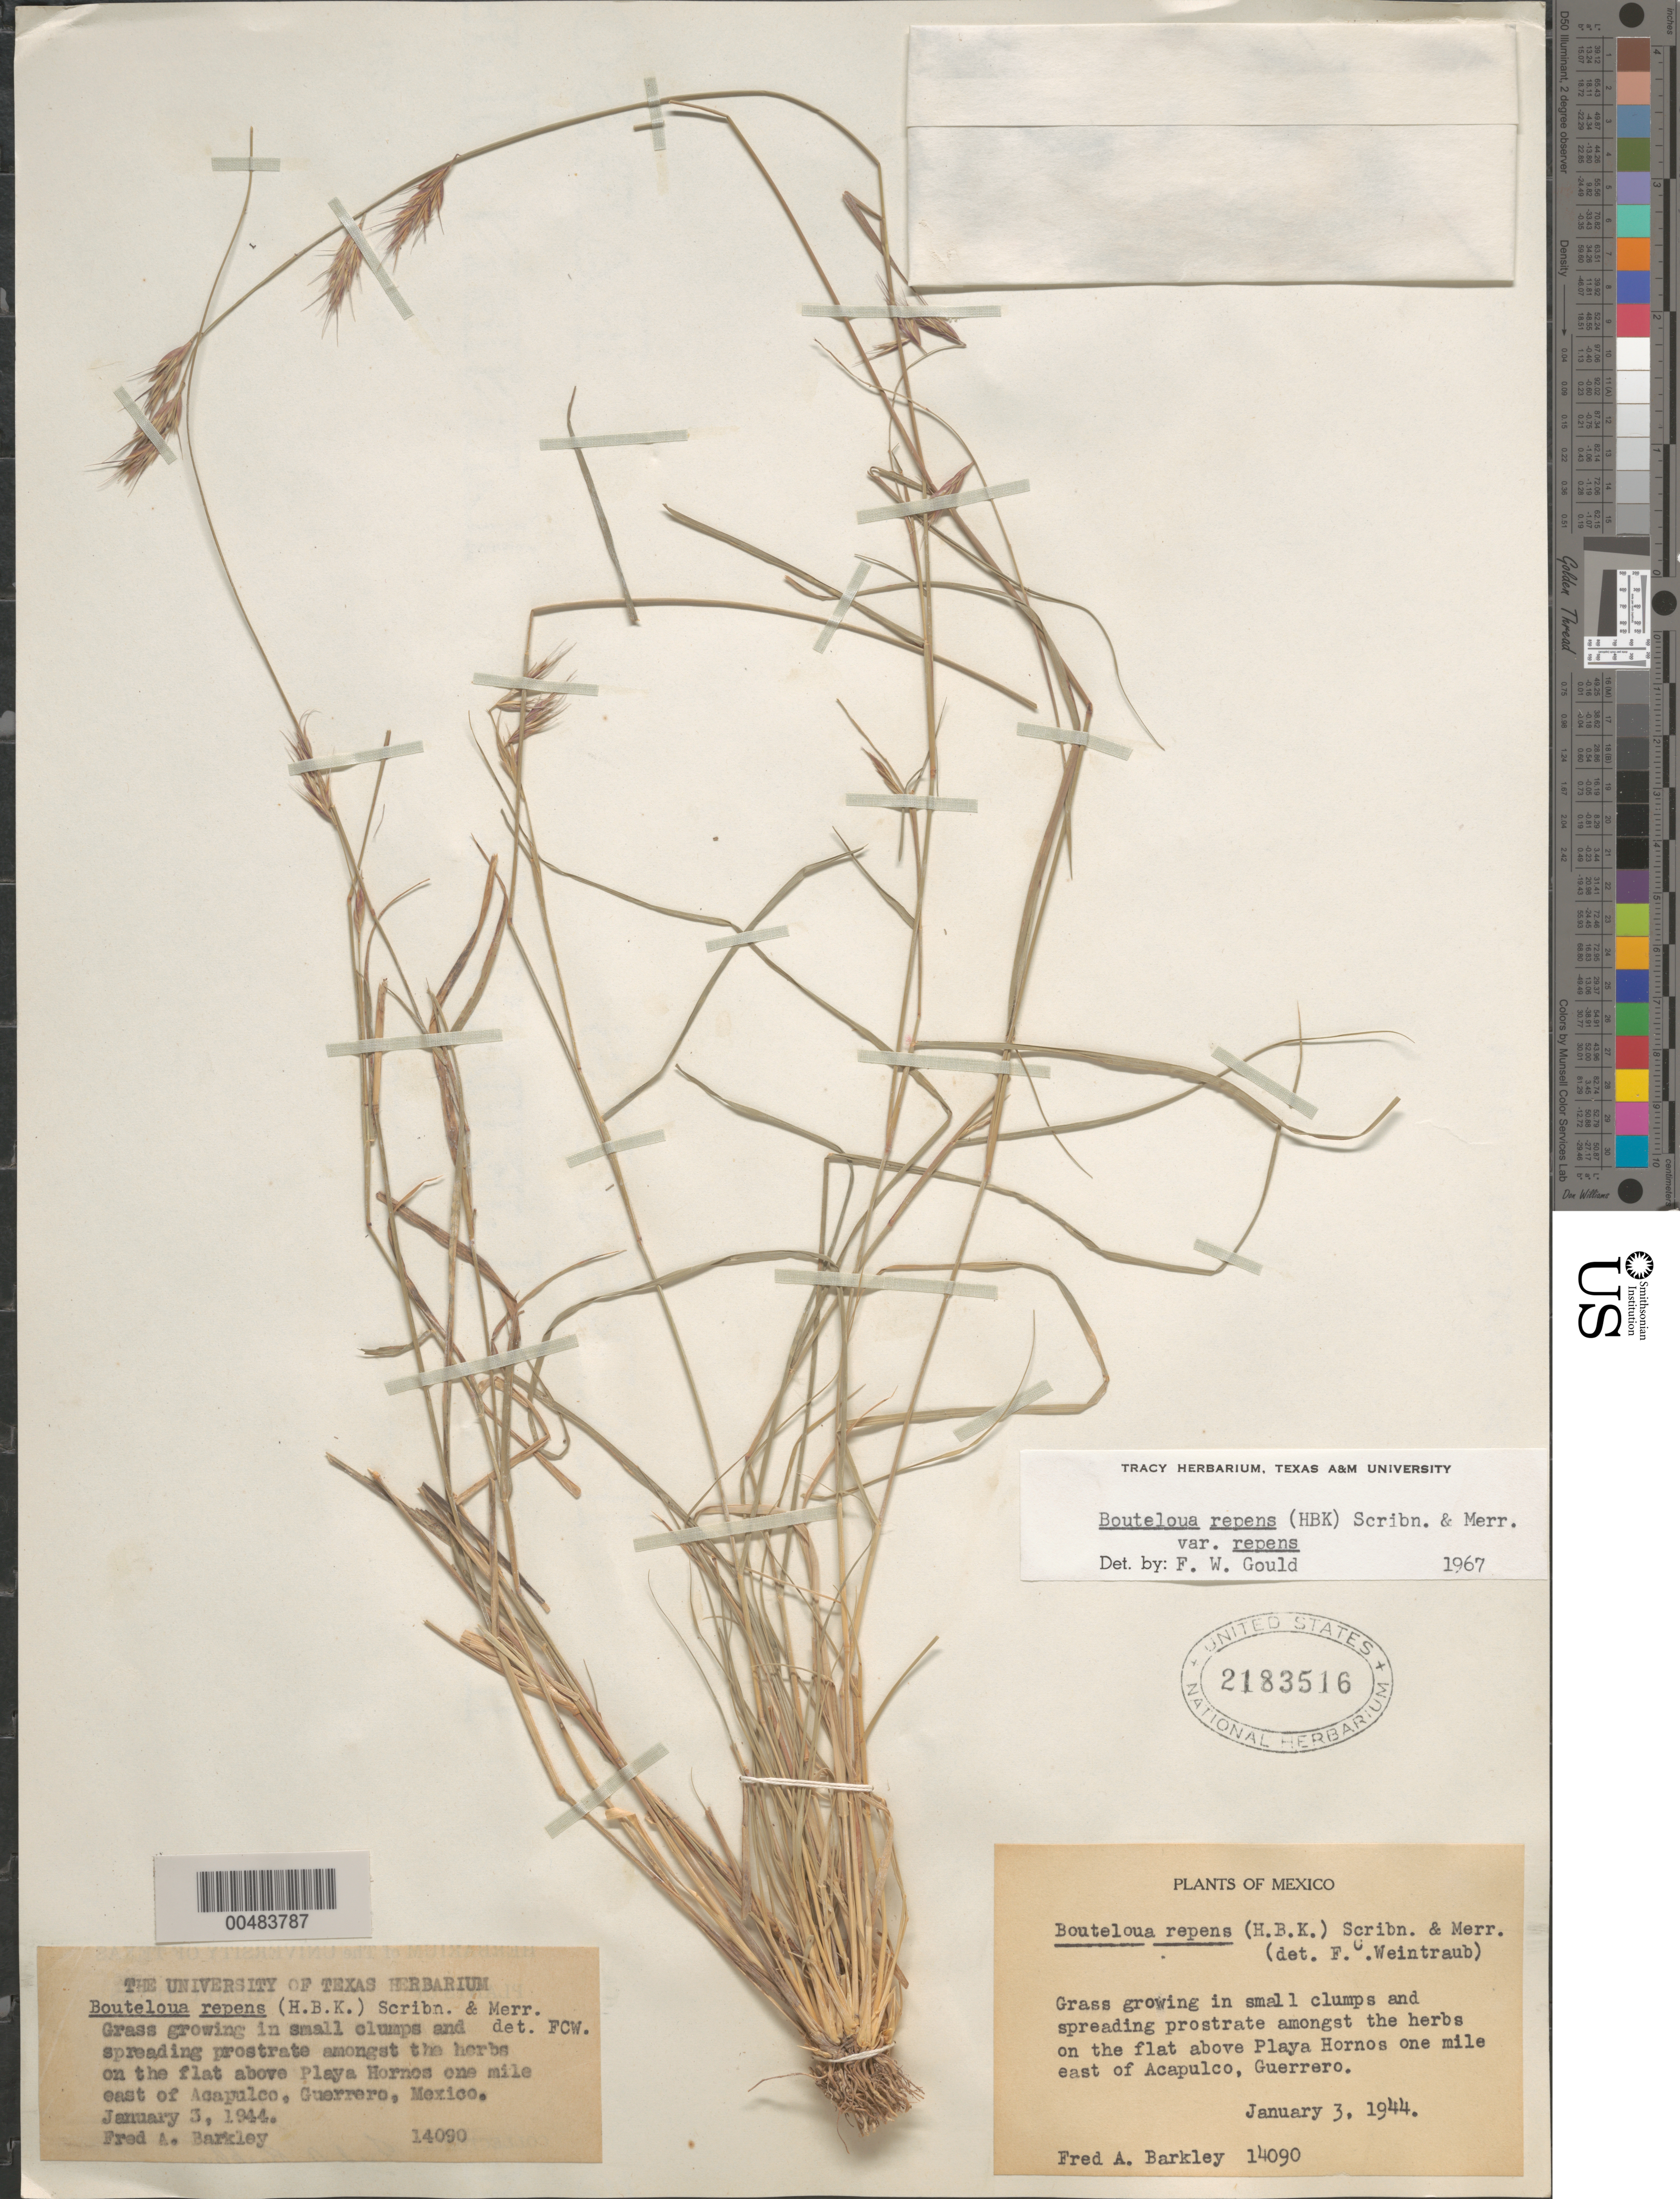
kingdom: Plantae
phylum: Tracheophyta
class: Liliopsida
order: Poales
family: Poaceae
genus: Bouteloua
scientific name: Bouteloua repens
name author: (Kunth) Scribn. & Merr.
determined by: Gould, F. W.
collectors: F. A. Barkley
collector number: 14090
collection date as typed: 3 Jan 1944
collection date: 1944-01-03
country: Mexico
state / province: Guerrero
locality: Flat above Playa Hornos 1 mi E of Acapulco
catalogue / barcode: US 2183516